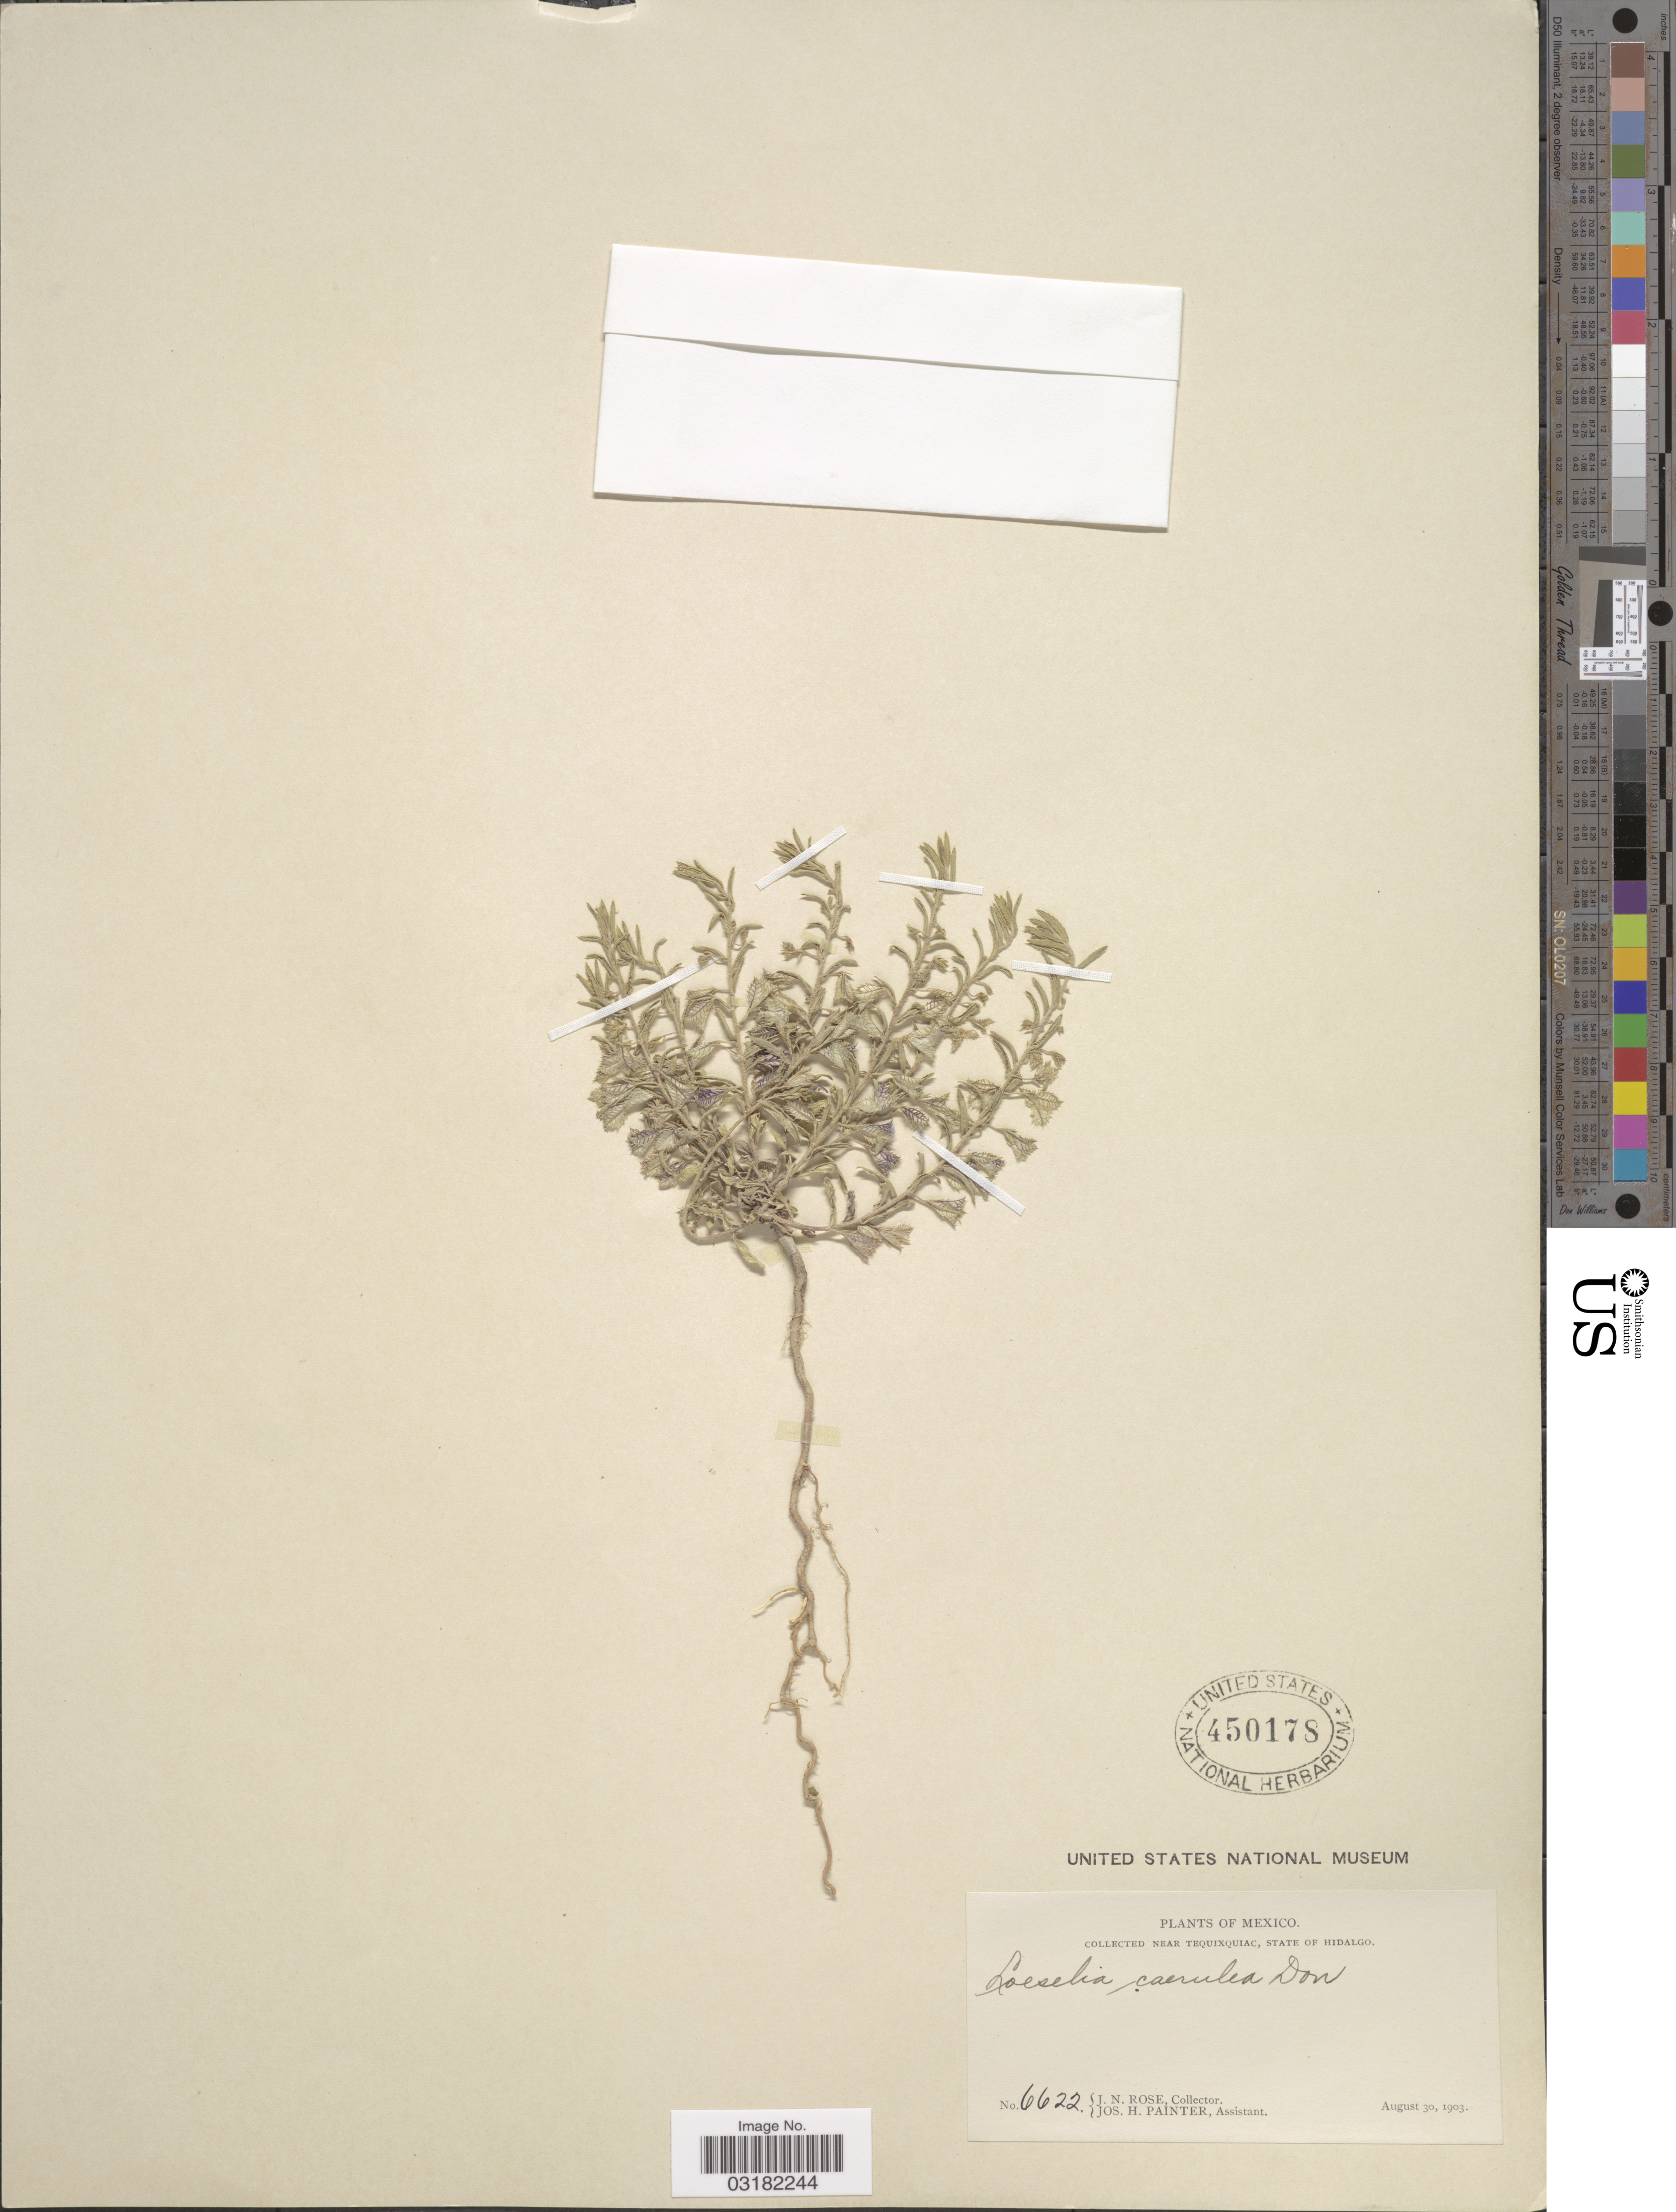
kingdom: Plantae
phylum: Tracheophyta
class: Magnoliopsida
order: Ericales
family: Polemoniaceae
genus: Loeselia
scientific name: Loeselia caerulea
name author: (Cav.) G. Don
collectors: J. N. Rose & J. H. Painter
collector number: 6622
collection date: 1903-08-30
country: Mexico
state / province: Hidalgo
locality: Near Tequixquiac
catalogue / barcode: US 450178